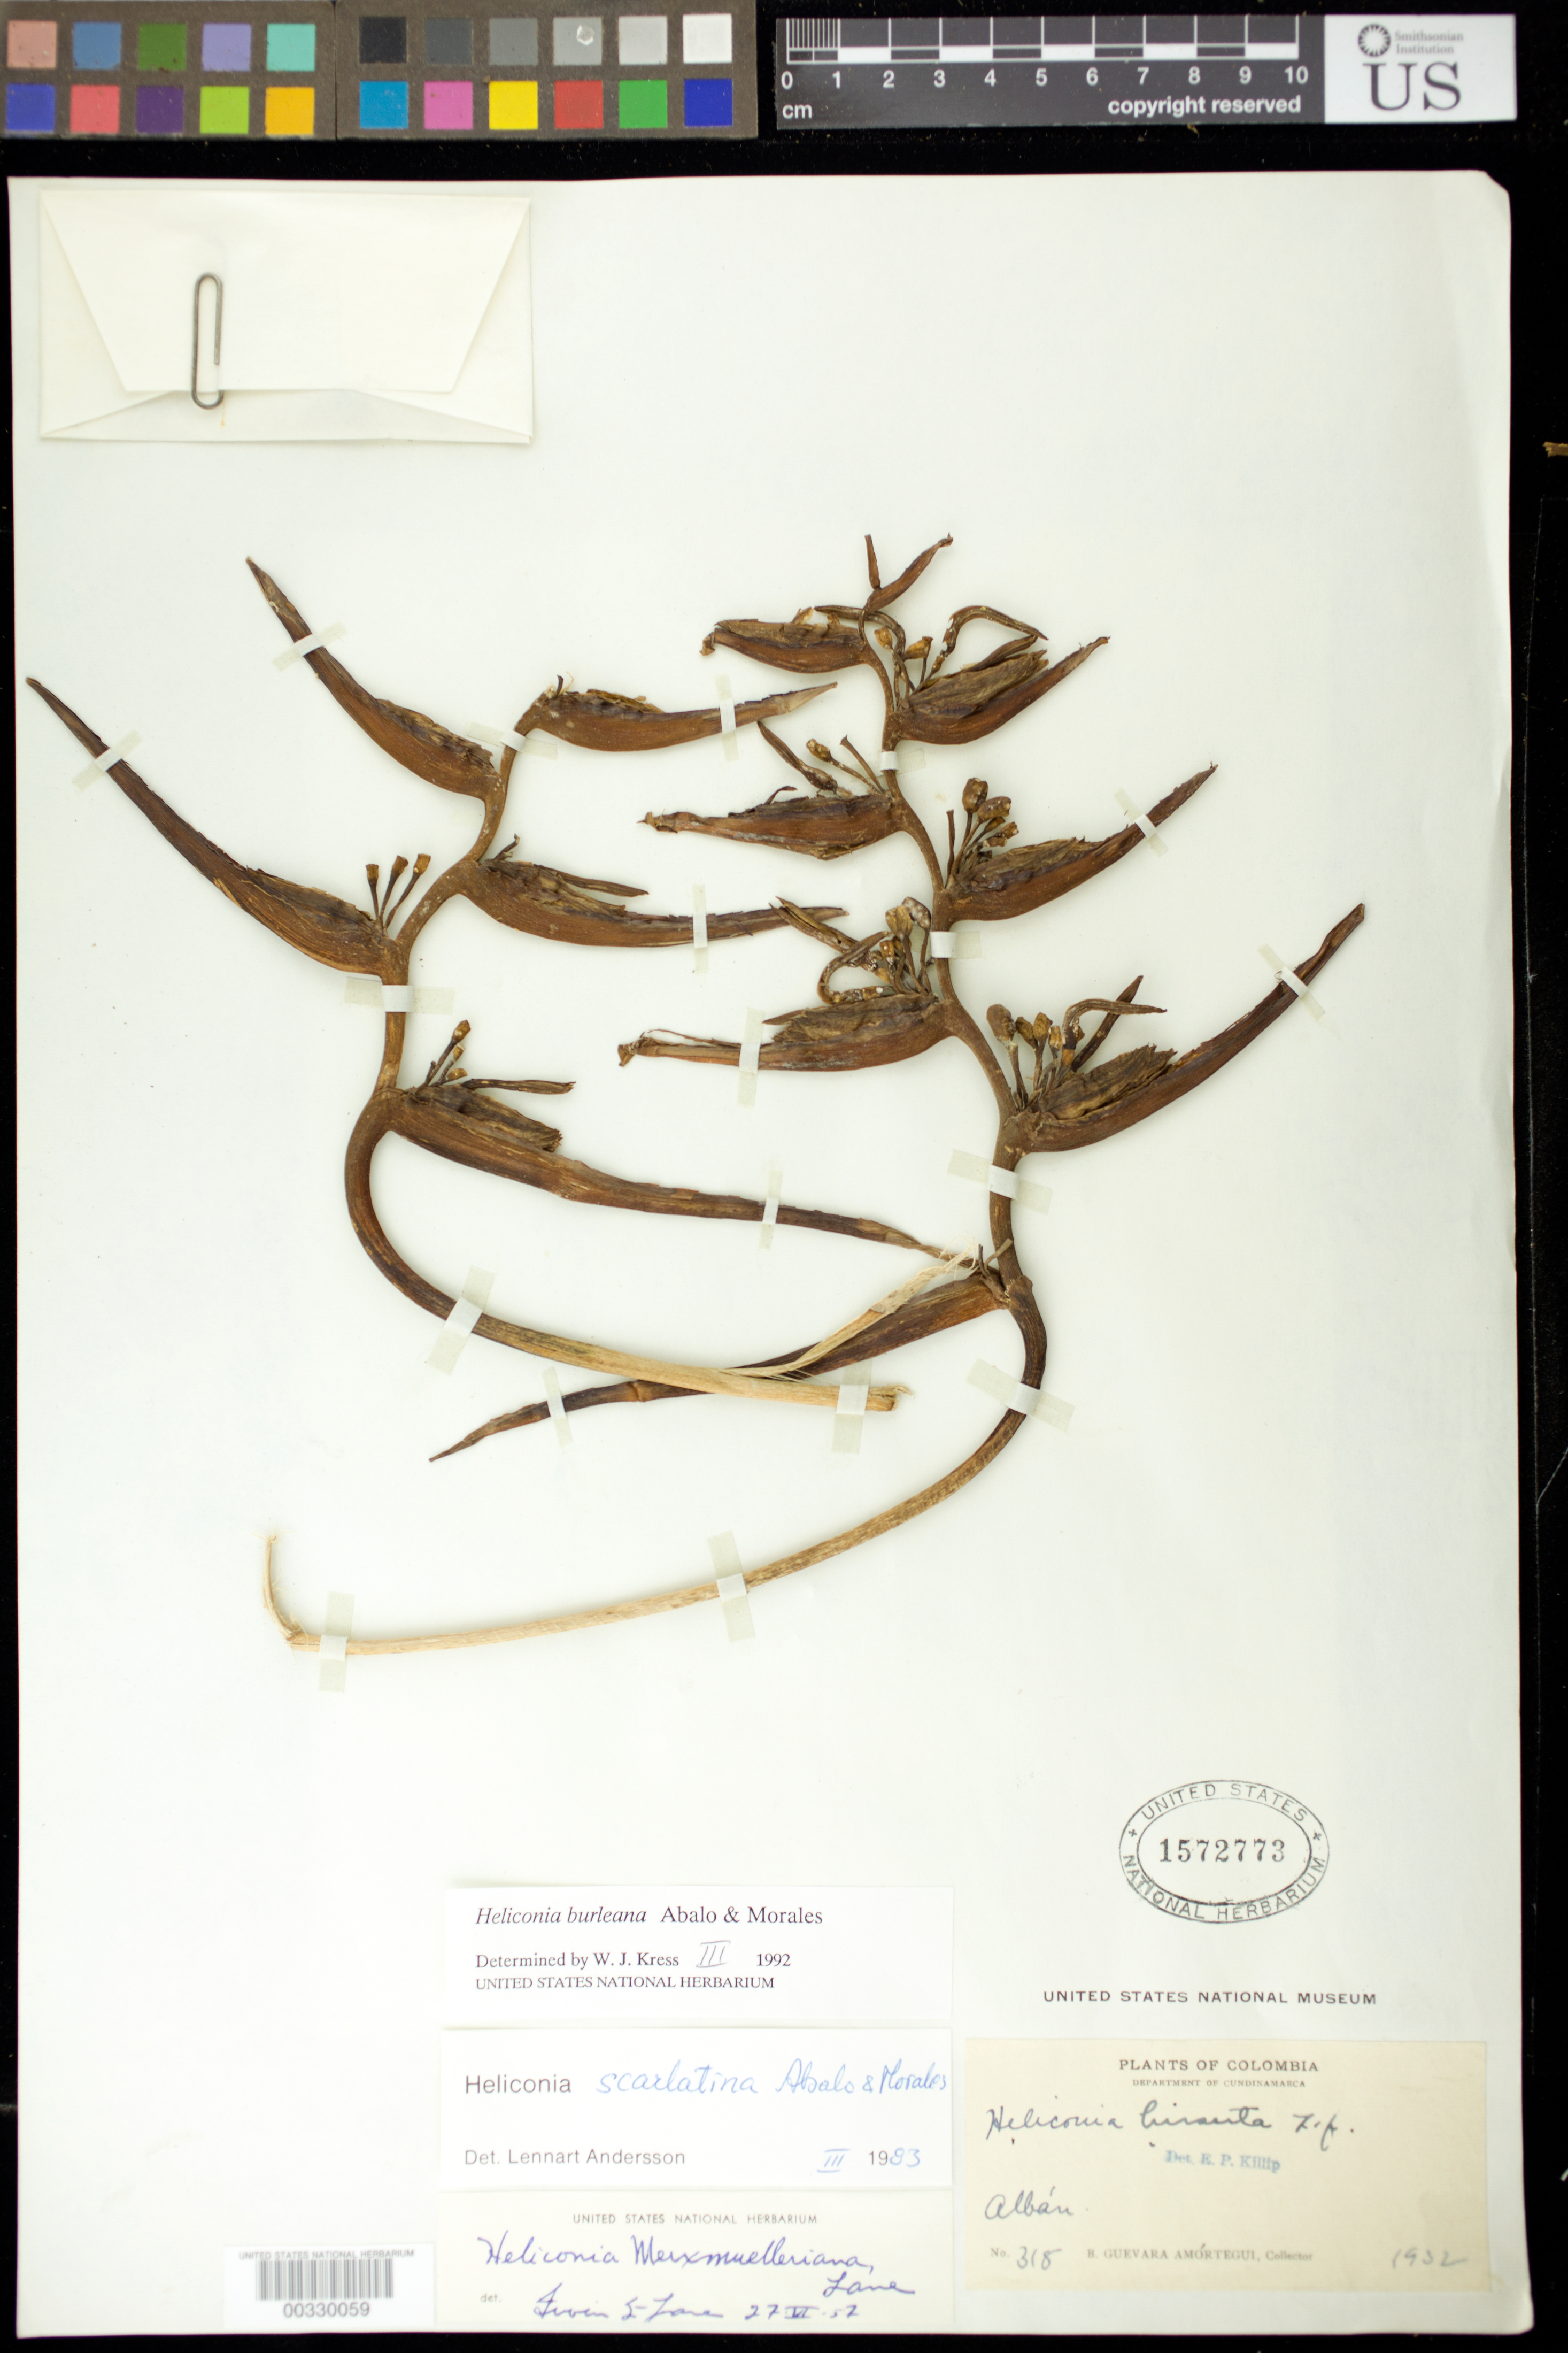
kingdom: Plantae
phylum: Tracheophyta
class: Liliopsida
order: Zingiberales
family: Heliconiaceae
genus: Heliconia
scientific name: Heliconia burleana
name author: Abalo & G. Morales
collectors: B. Amortegui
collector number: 318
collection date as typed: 1932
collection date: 1932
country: Colombia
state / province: Cundinamarca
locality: Alban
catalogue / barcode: US 1572773